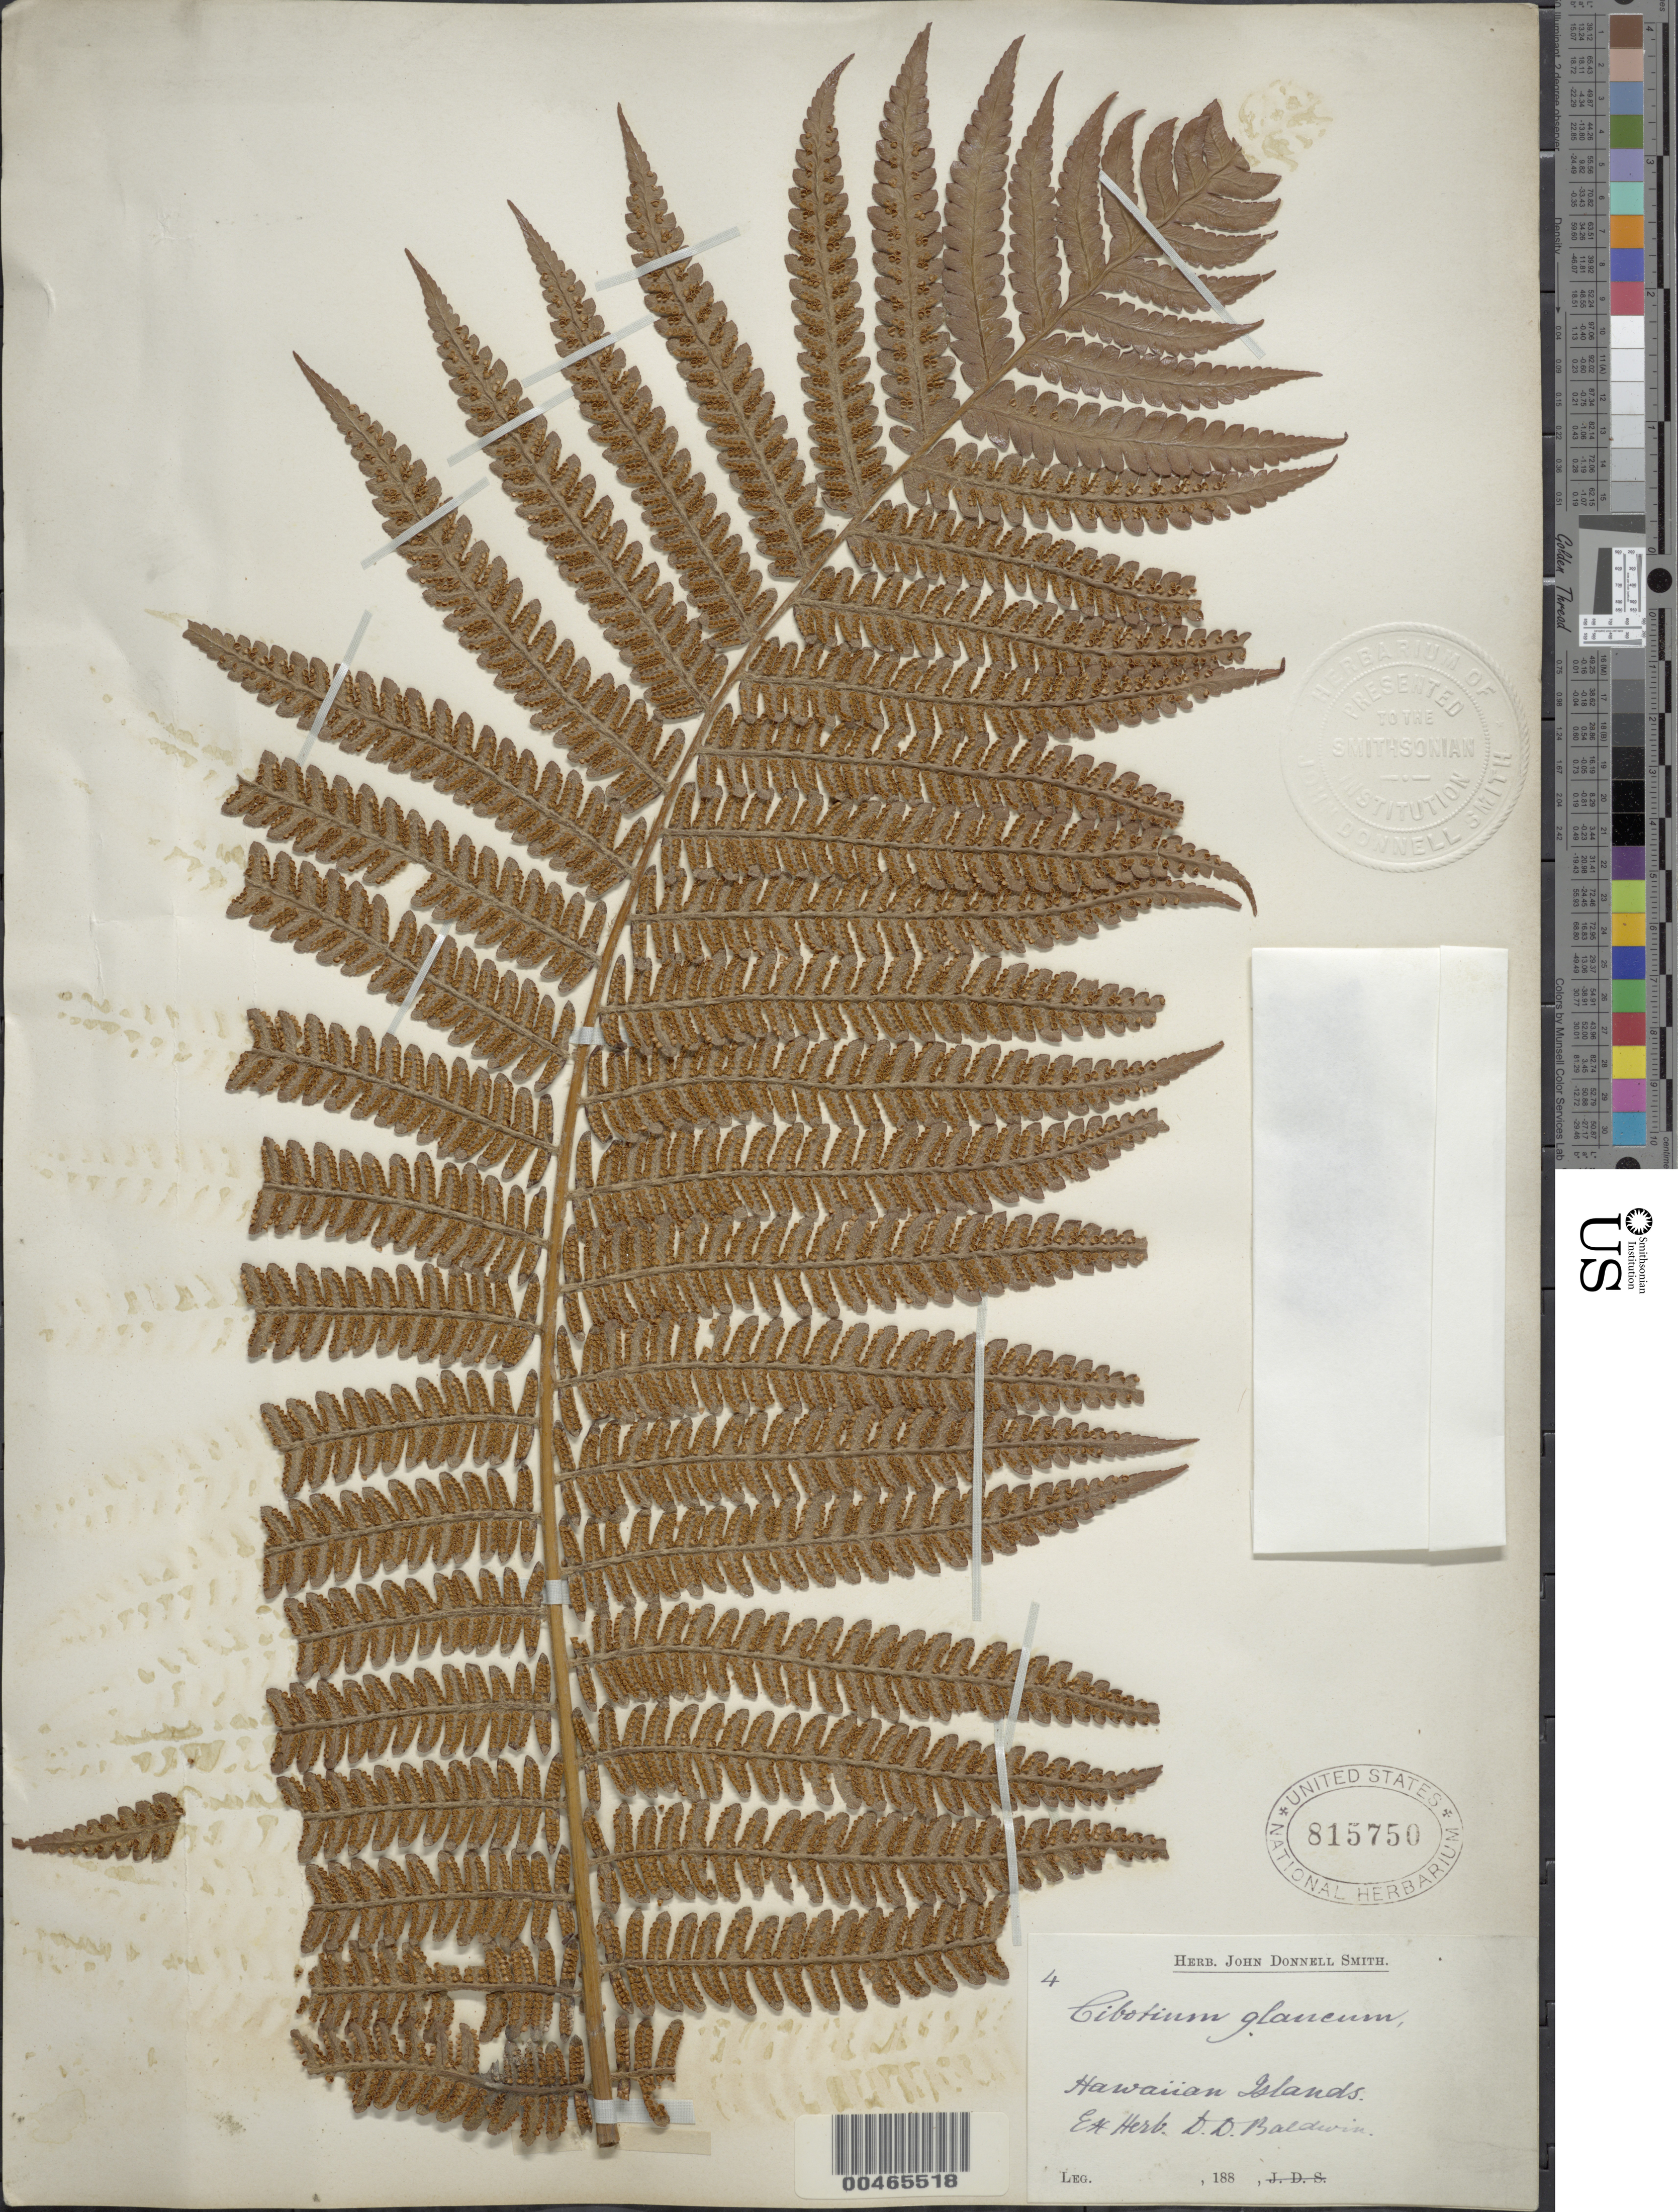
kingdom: Plantae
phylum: Tracheophyta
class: Polypodiopsida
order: Cyatheales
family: Cibotiaceae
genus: Cibotium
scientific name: Cibotium glaucum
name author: (Sm.) Hook. & Arn.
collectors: D. Baldwin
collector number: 4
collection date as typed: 188-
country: United States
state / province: Hawaii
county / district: Hawaii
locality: Hawaiian Islands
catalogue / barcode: US 815750